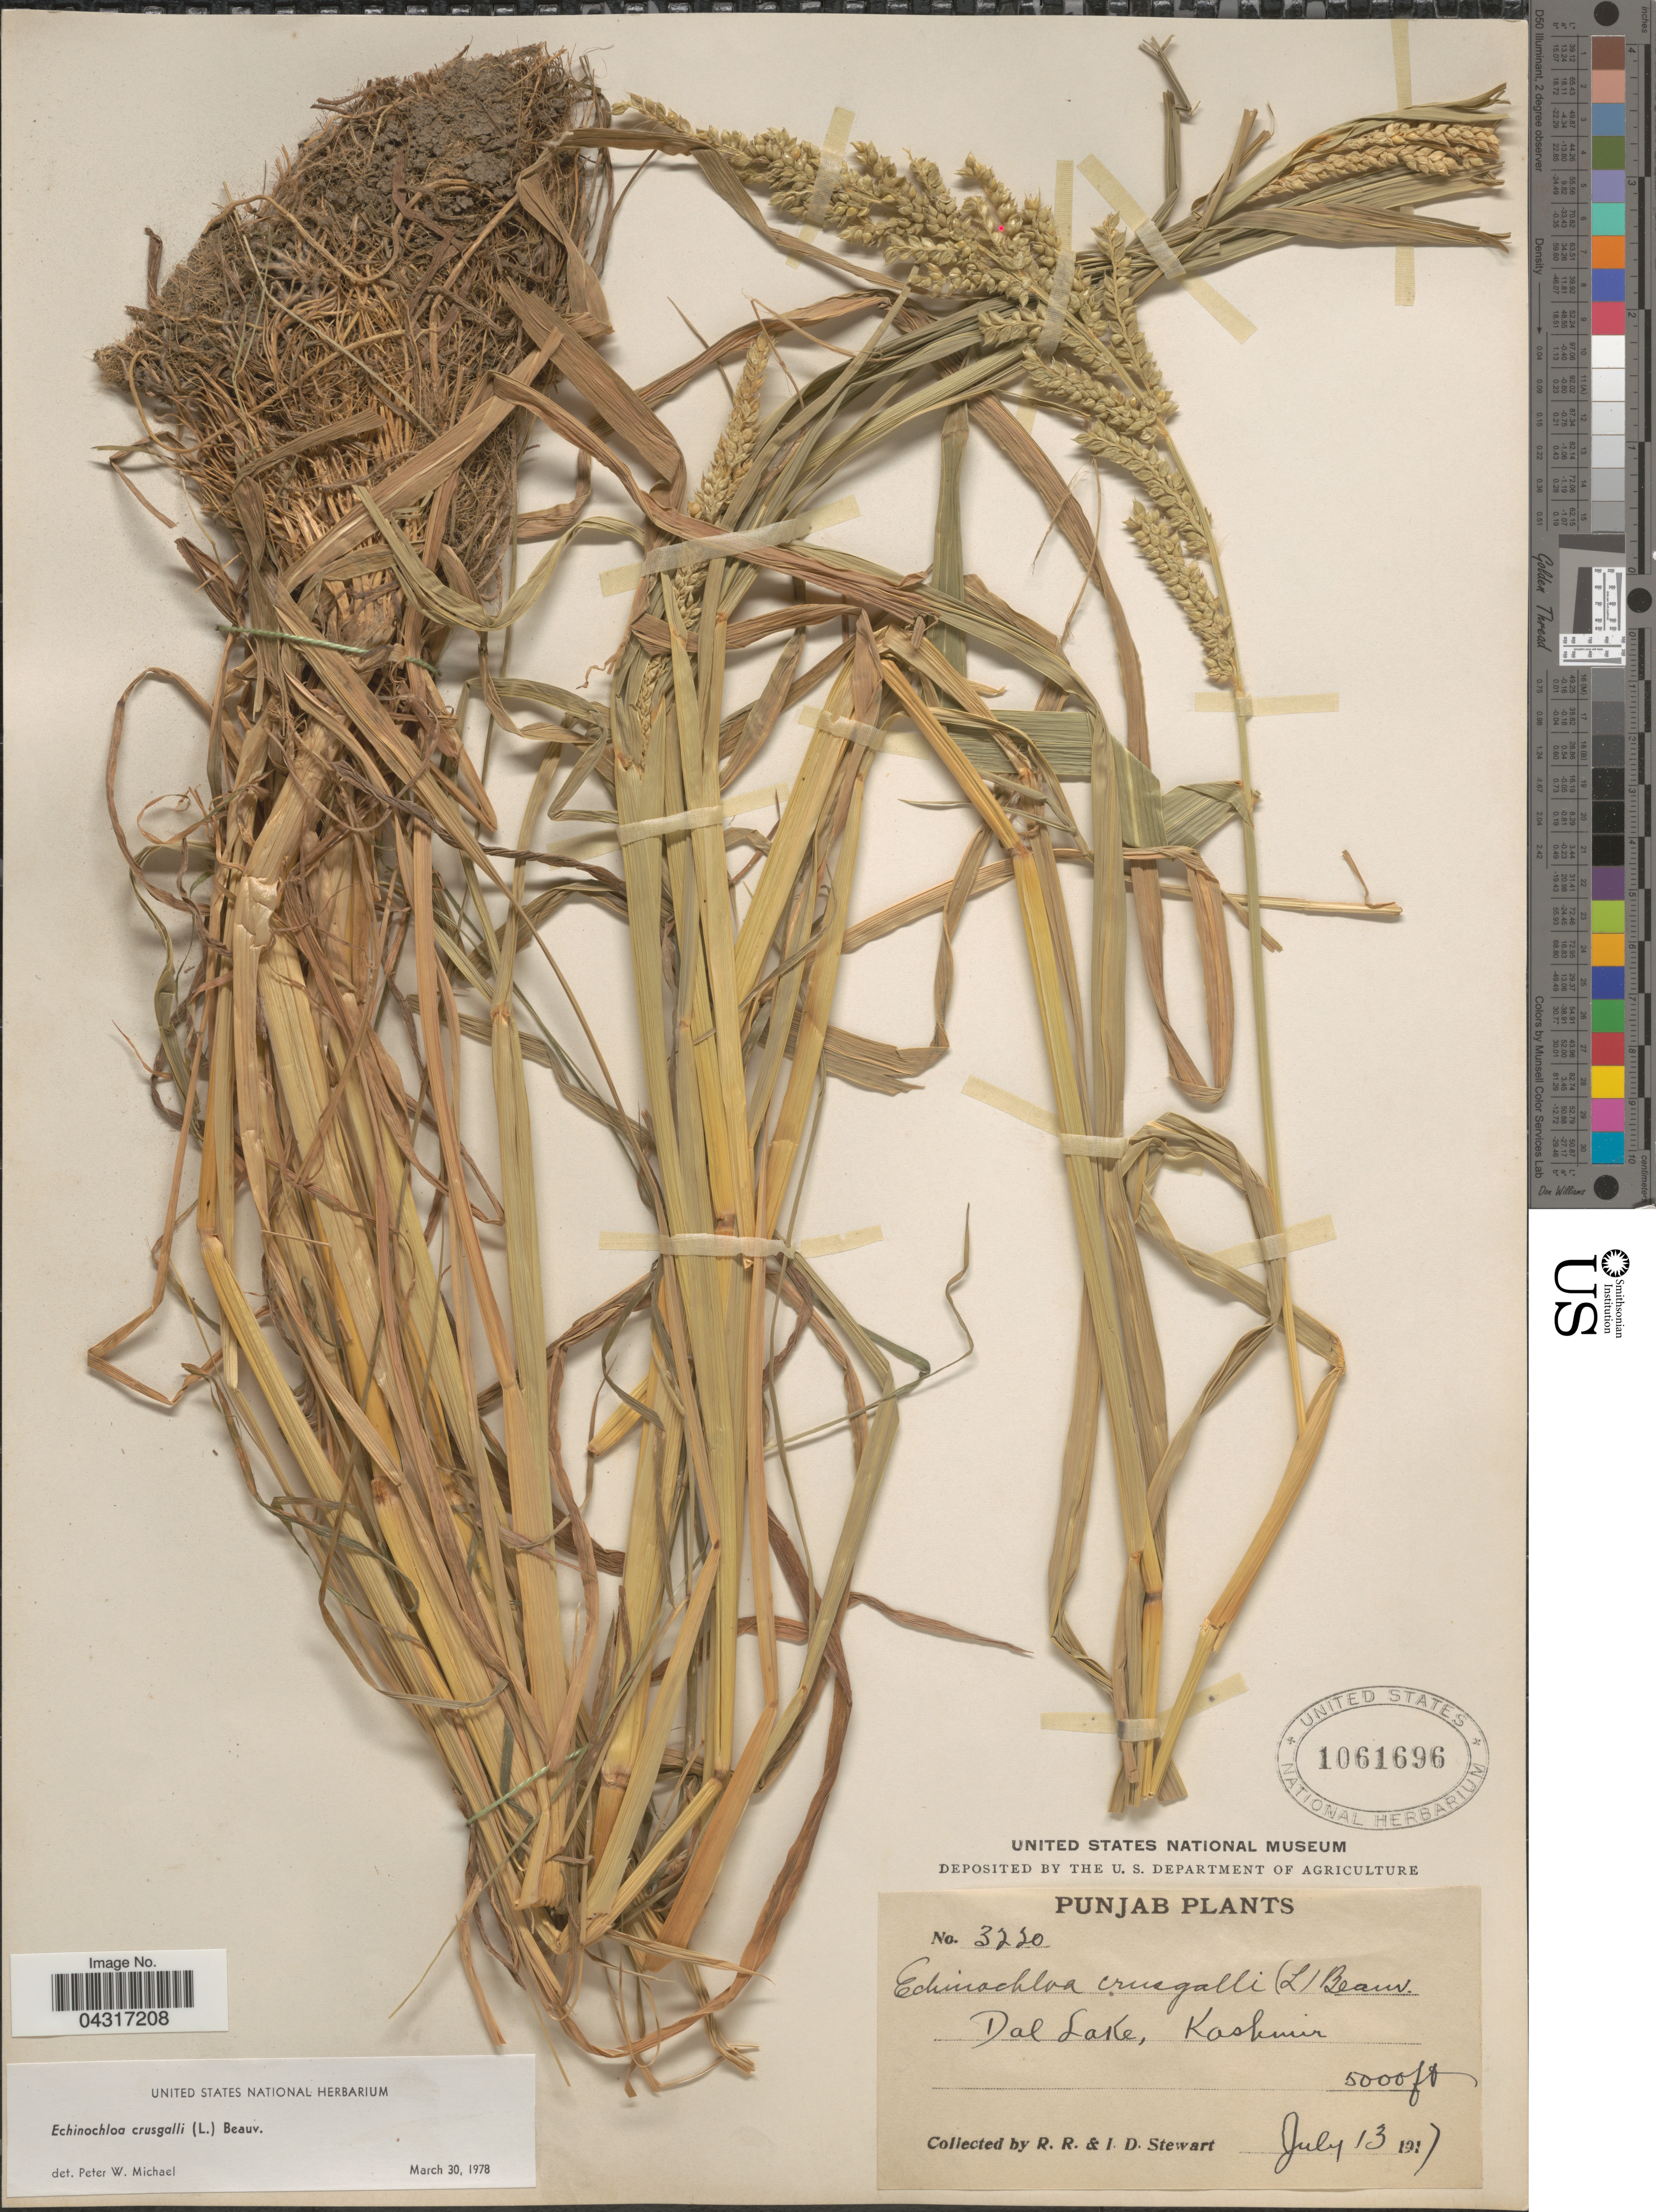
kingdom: Plantae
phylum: Tracheophyta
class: Liliopsida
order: Poales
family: Poaceae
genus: Echinochloa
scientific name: Echinochloa crus-galli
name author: (L.) P. Beauv.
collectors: R. Stewart & I. Stewart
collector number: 3220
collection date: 1917-07-13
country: India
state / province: Jammu and Kashmir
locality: Dal Lake, Kashmir.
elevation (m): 1524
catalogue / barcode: US 1061696